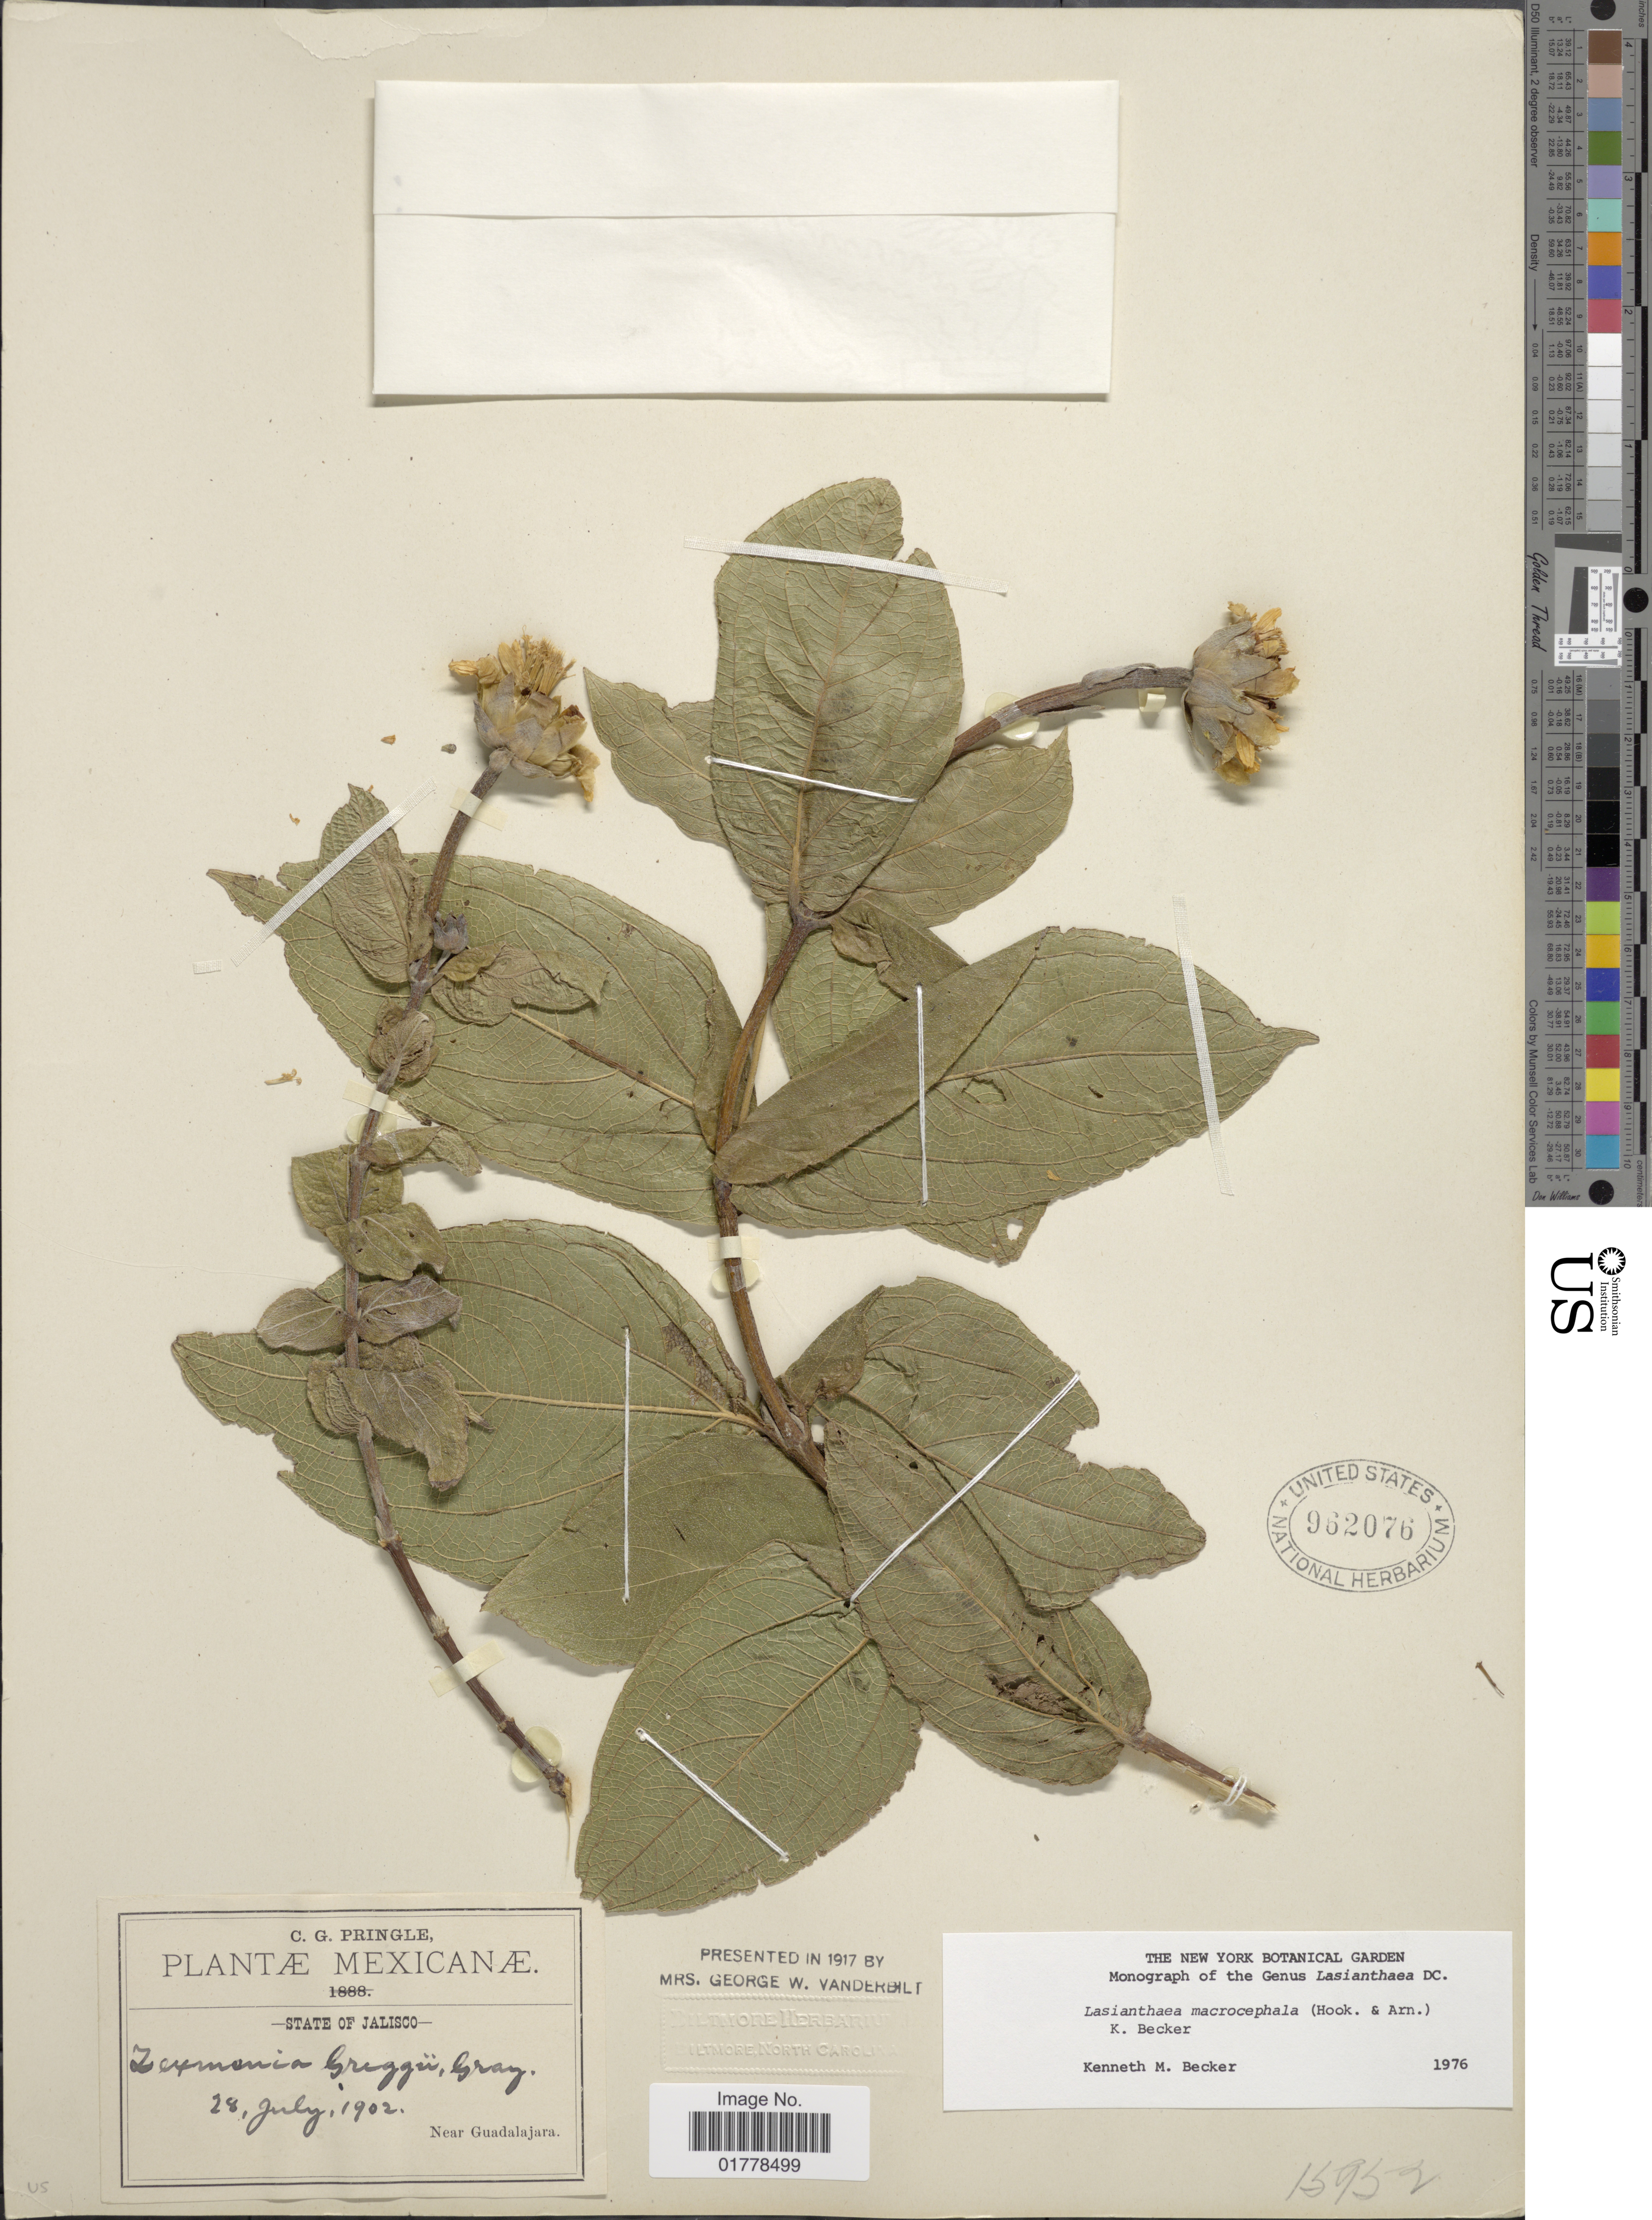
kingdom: Plantae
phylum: Tracheophyta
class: Magnoliopsida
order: Asterales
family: Asteraceae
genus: Lasianthaea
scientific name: Lasianthaea macrocephala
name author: (Hook. & Arn.) K.M. Becker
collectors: C. G. Pringle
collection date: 1902-07-28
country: Mexico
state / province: Jalisco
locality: State of Jalisco. Near Guadalajara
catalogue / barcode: US 962076